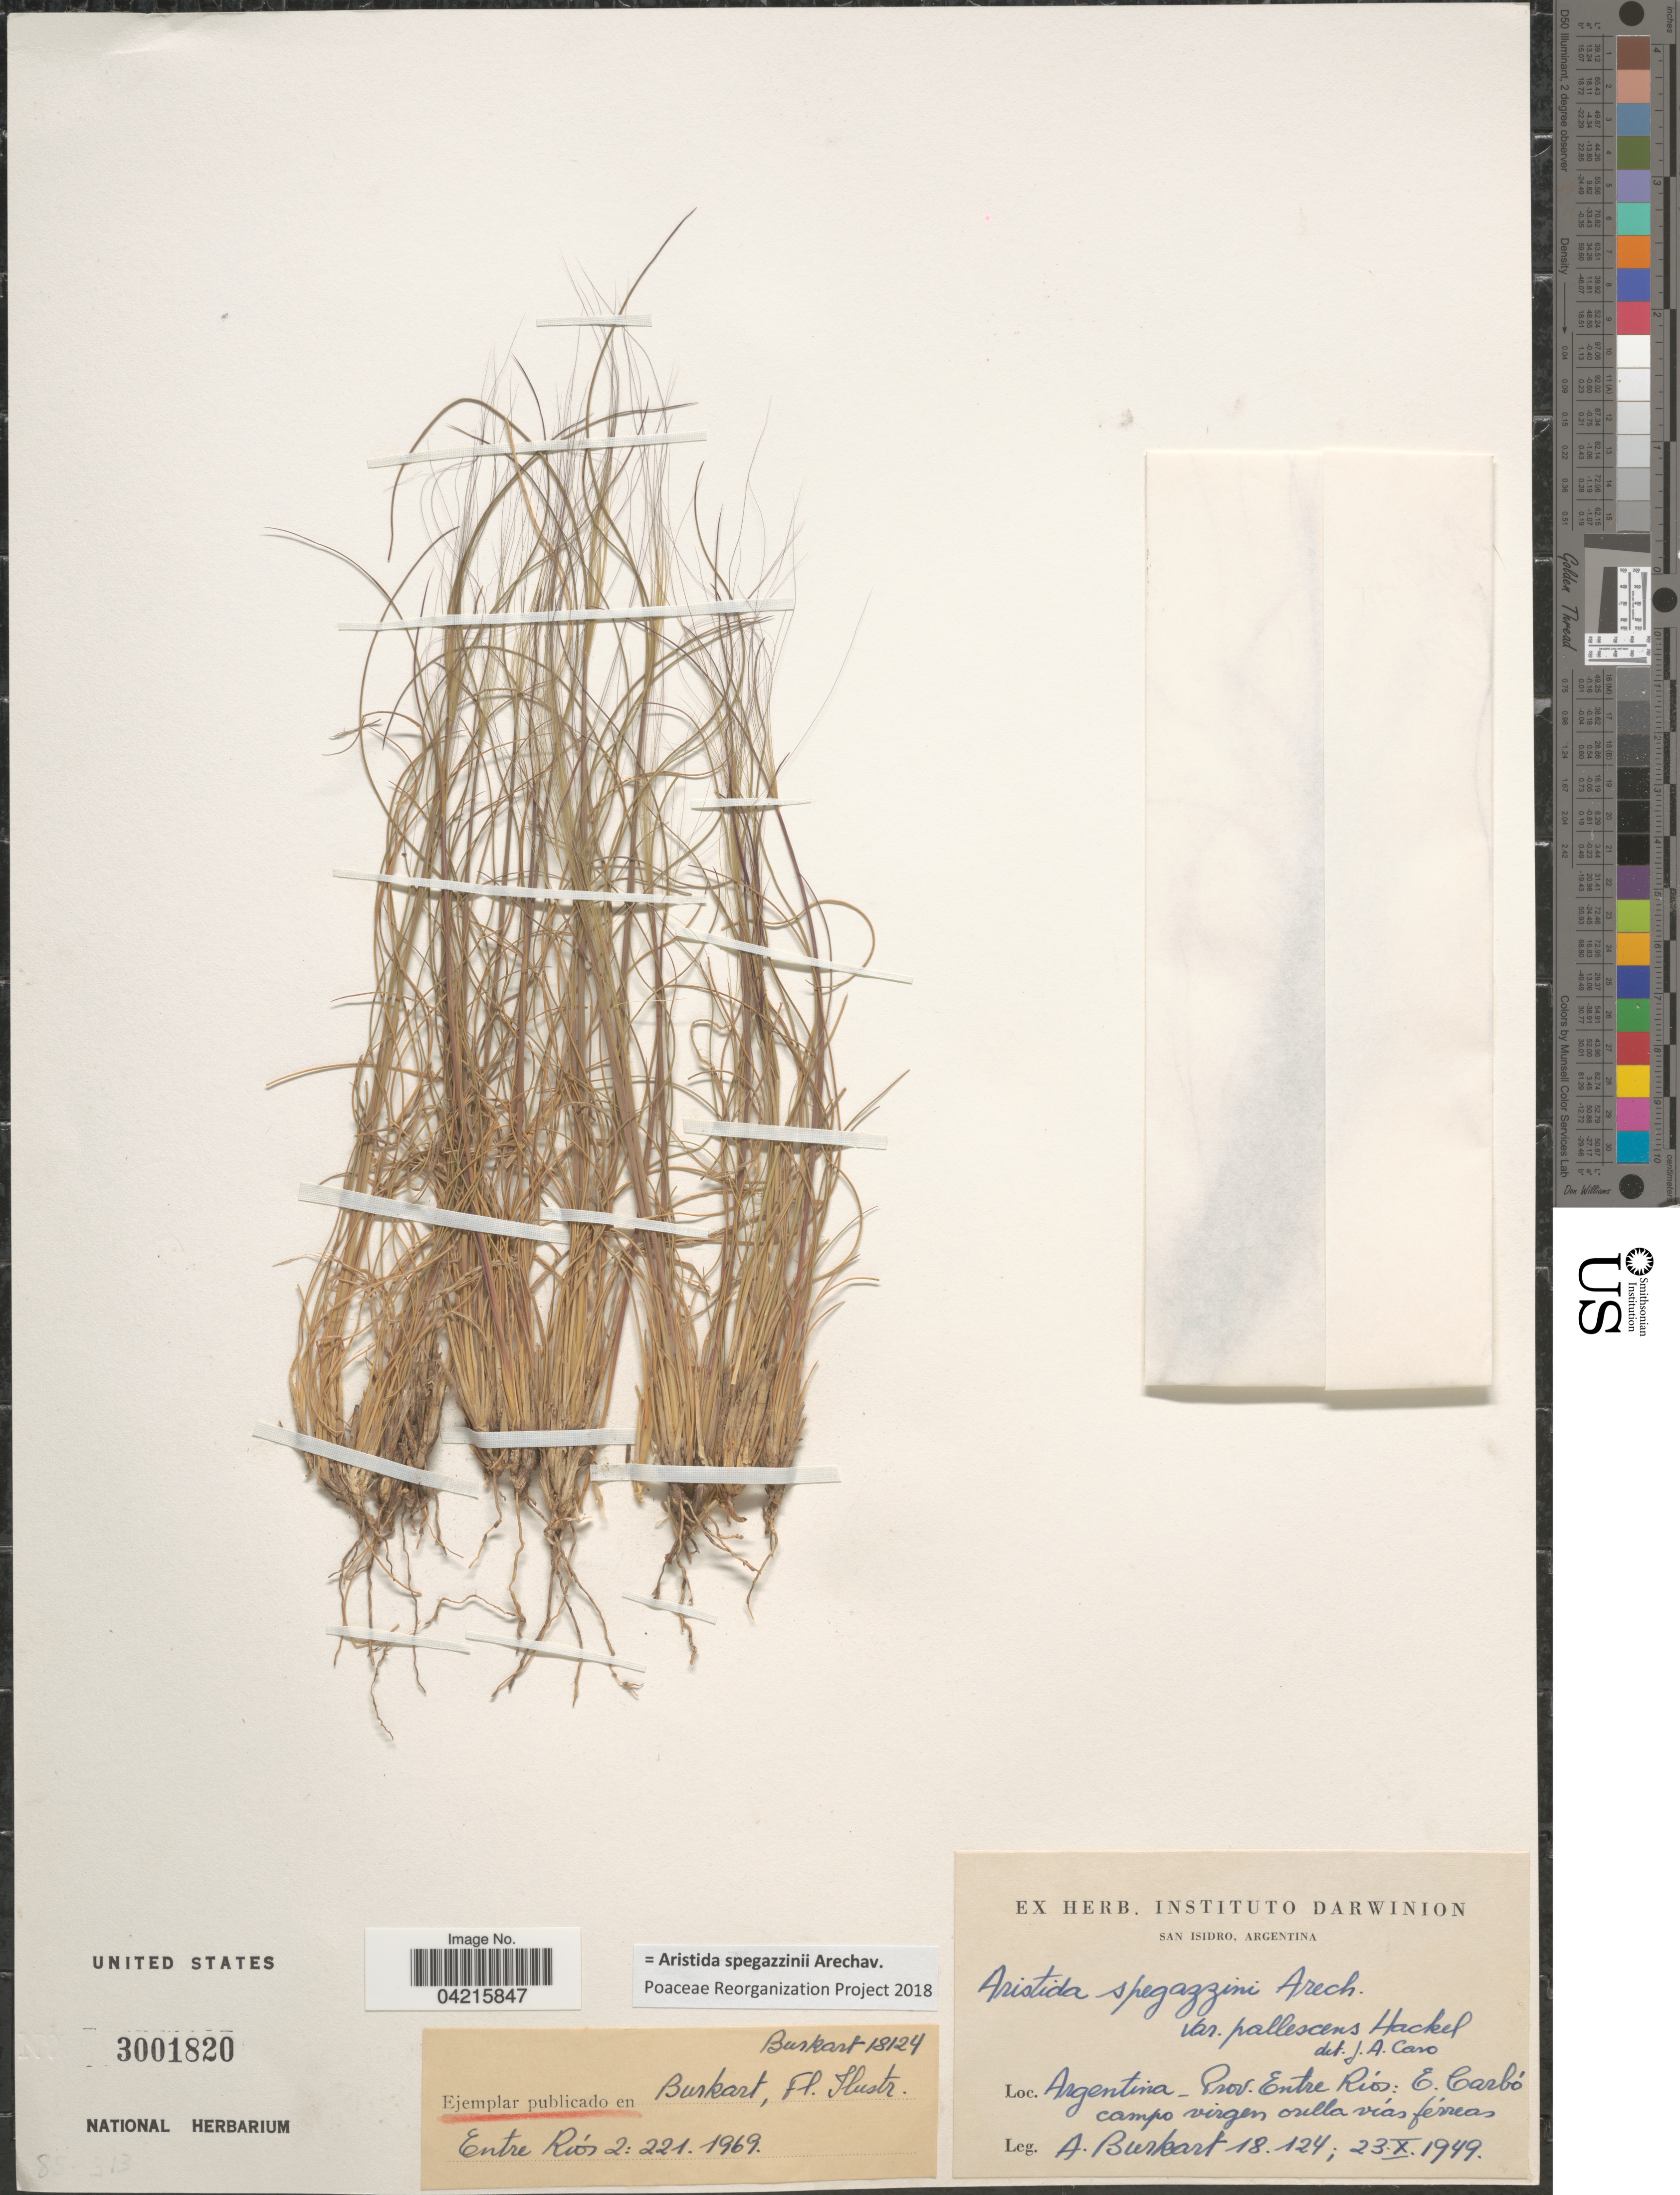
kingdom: Plantae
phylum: Tracheophyta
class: Liliopsida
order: Poales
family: Poaceae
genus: Aristida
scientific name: Aristida spegazzinii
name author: Arechav.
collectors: A. E. Burkart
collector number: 18124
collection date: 1949-10-23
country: Argentina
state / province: Entre Rios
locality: E. Carbó campo virgen orilla vías férreas.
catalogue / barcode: US 3001820